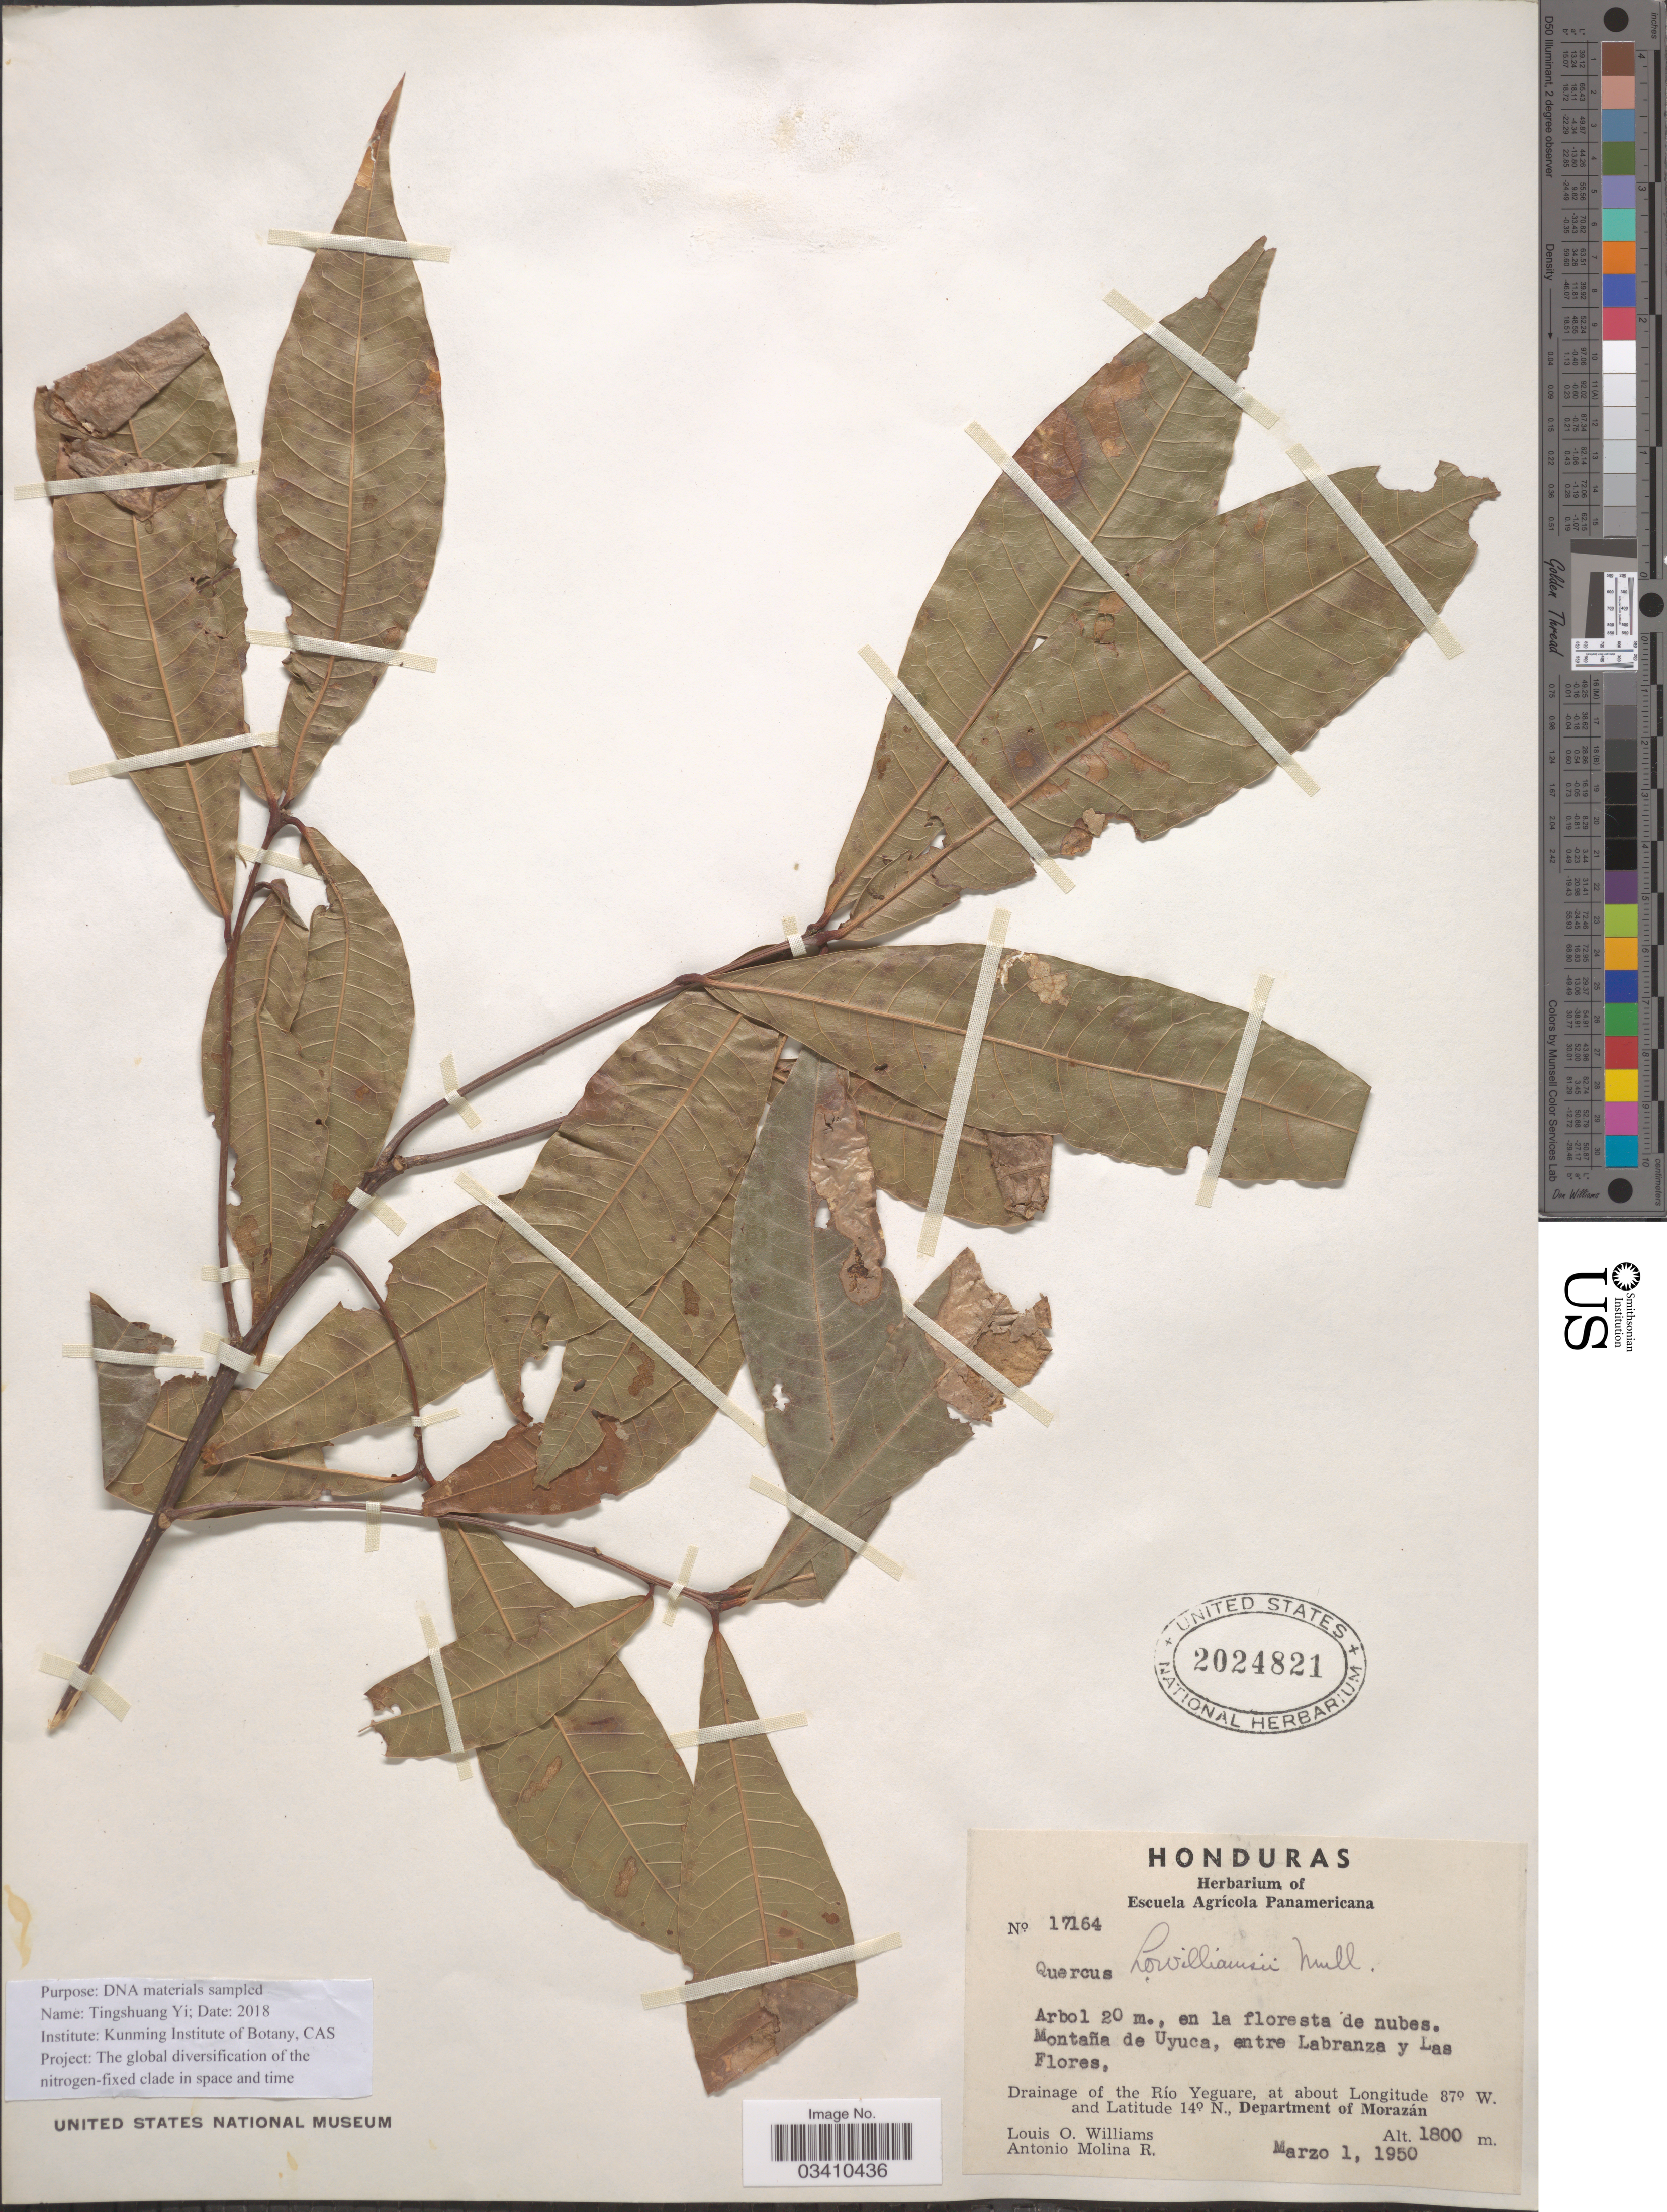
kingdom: Plantae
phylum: Tracheophyta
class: Magnoliopsida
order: Fagales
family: Fagaceae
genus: Quercus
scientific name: Quercus lowilliamsii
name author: C.H. Mull.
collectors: L. O. Williams & A. Molina R.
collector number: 17164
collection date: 1950-03-01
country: Honduras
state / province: Fco. Morazán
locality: Montaña de Uyuca, entre Labranza y Las Flores. Drainage of the Río Yeguare. Department of Morazán.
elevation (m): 1800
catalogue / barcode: US 2024821